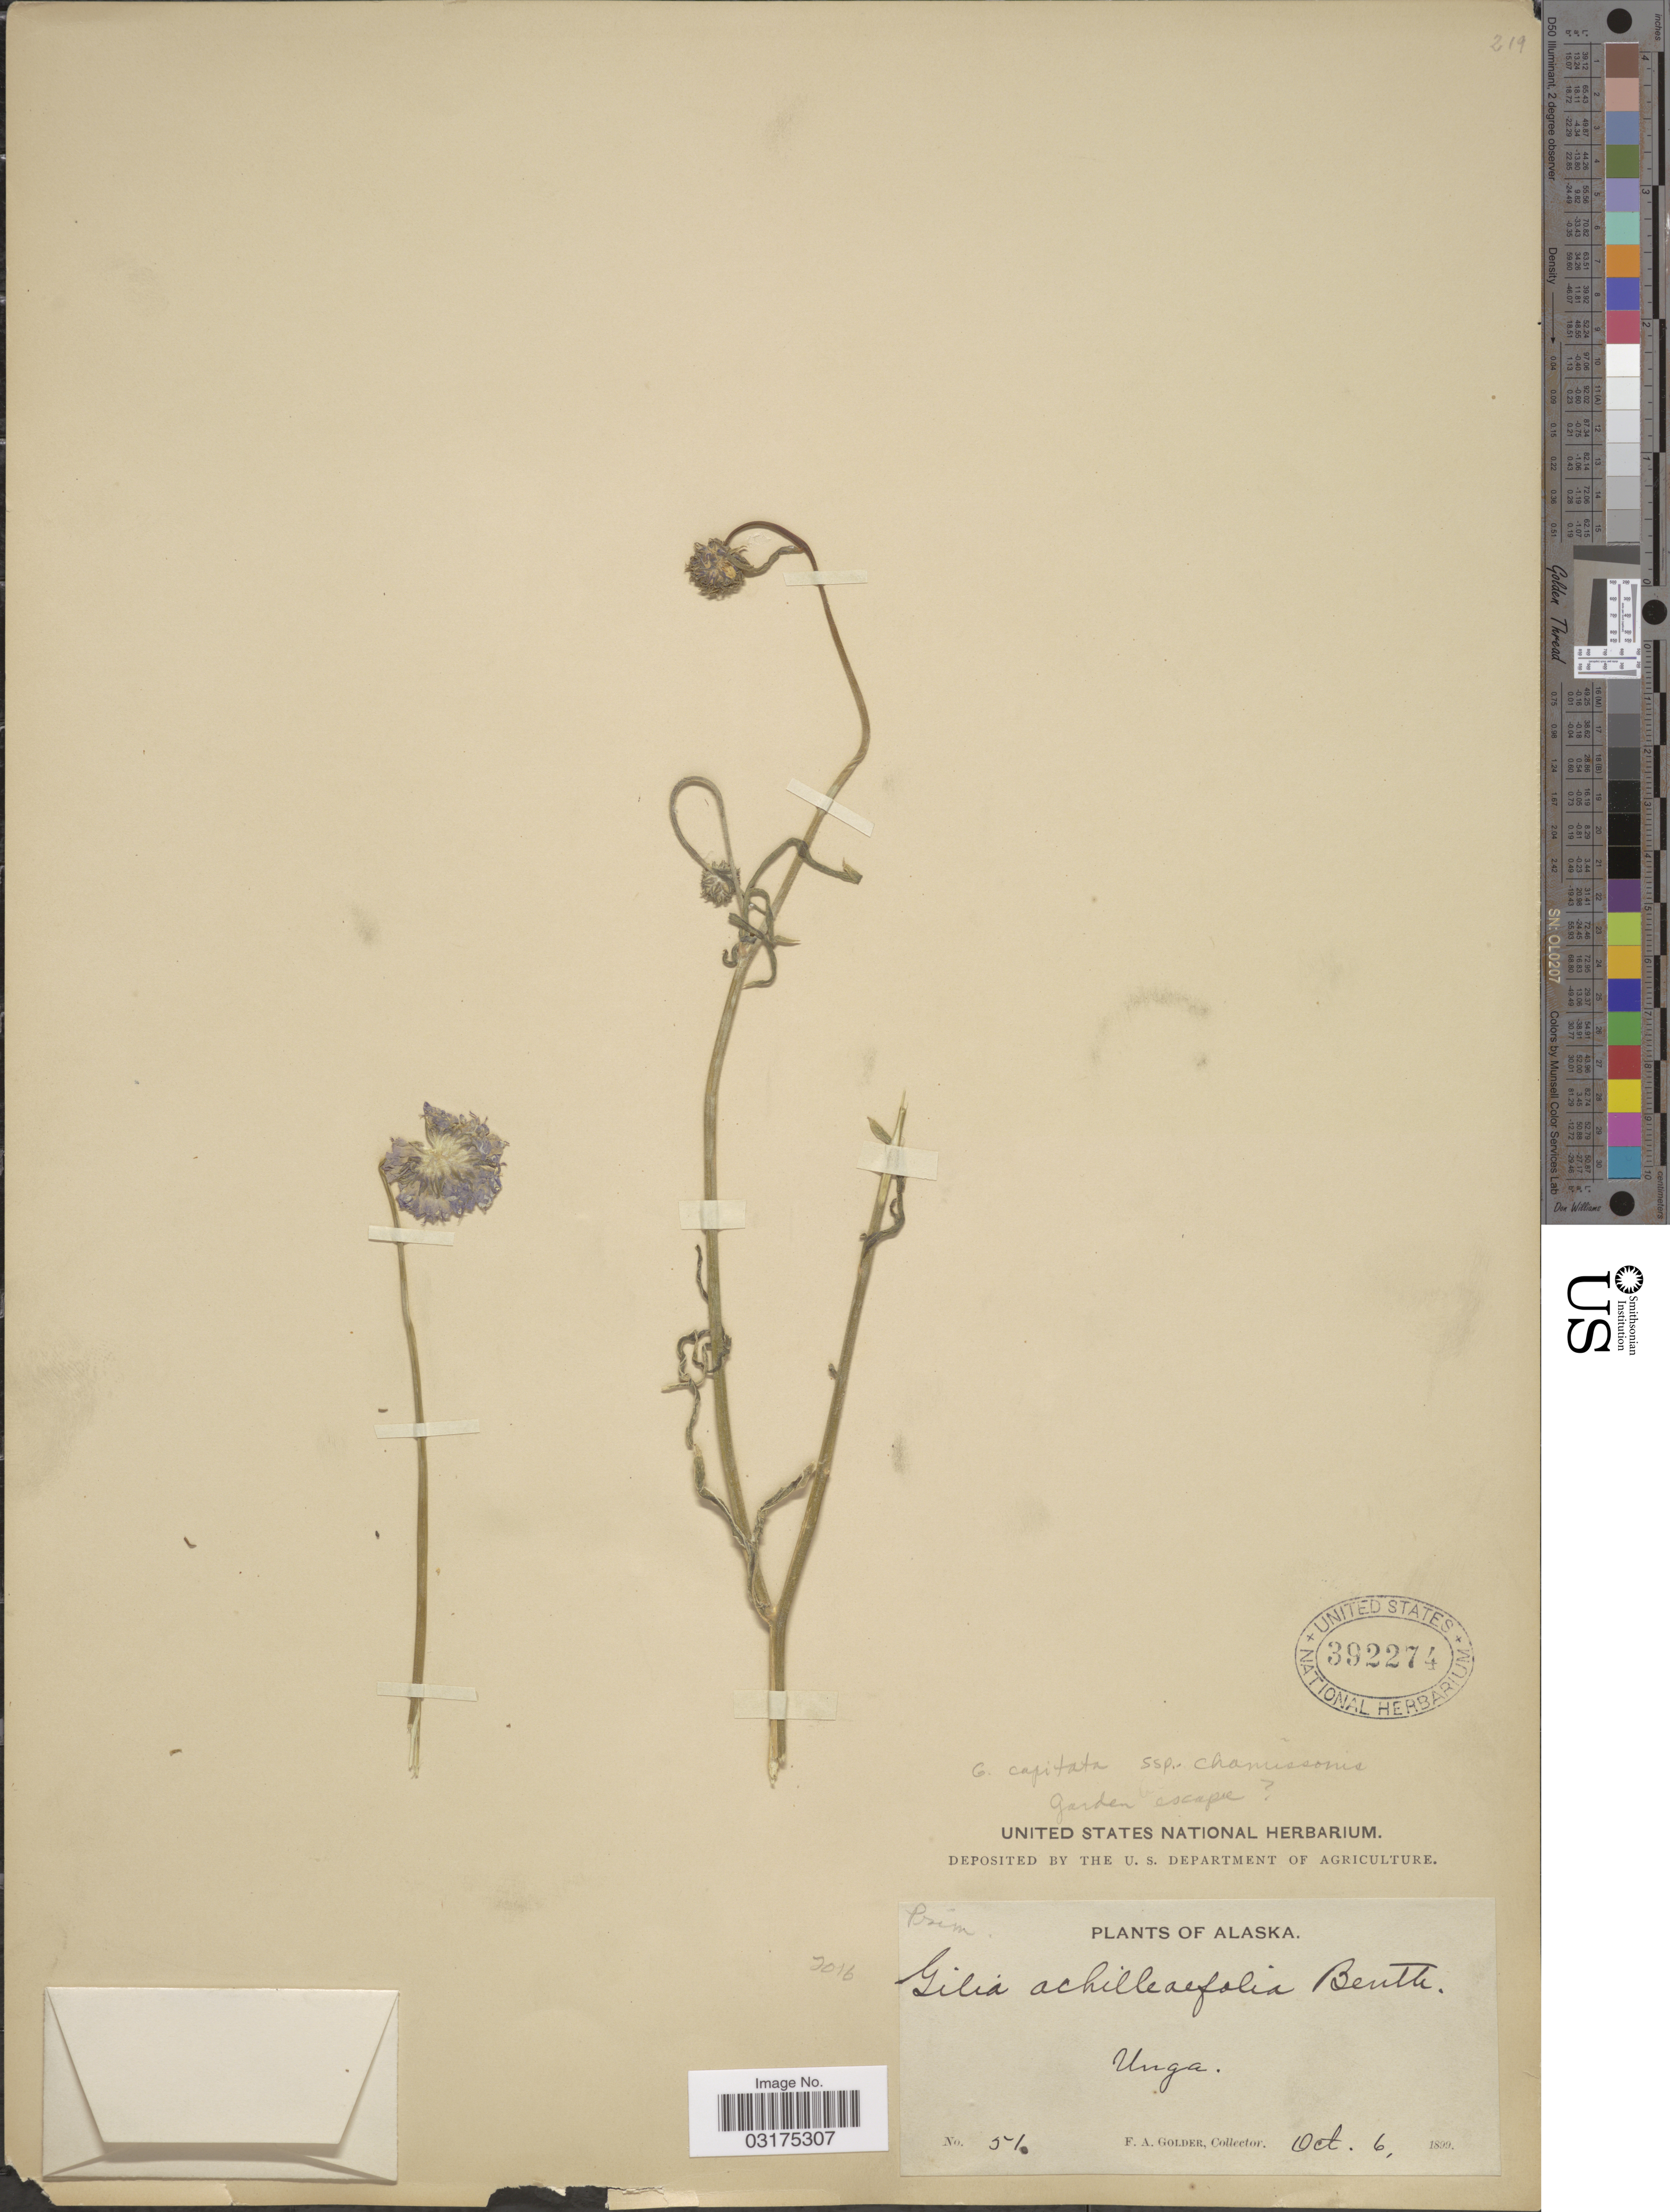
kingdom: Plantae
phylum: Tracheophyta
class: Magnoliopsida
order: Ericales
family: Polemoniaceae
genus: Gilia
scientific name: Gilia capitata subsp. chamissonis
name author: (Greene) V.E. Grant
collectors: F. Golder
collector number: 510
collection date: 1899-10-06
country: United States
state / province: Alaska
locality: Unga.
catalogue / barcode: US 392274